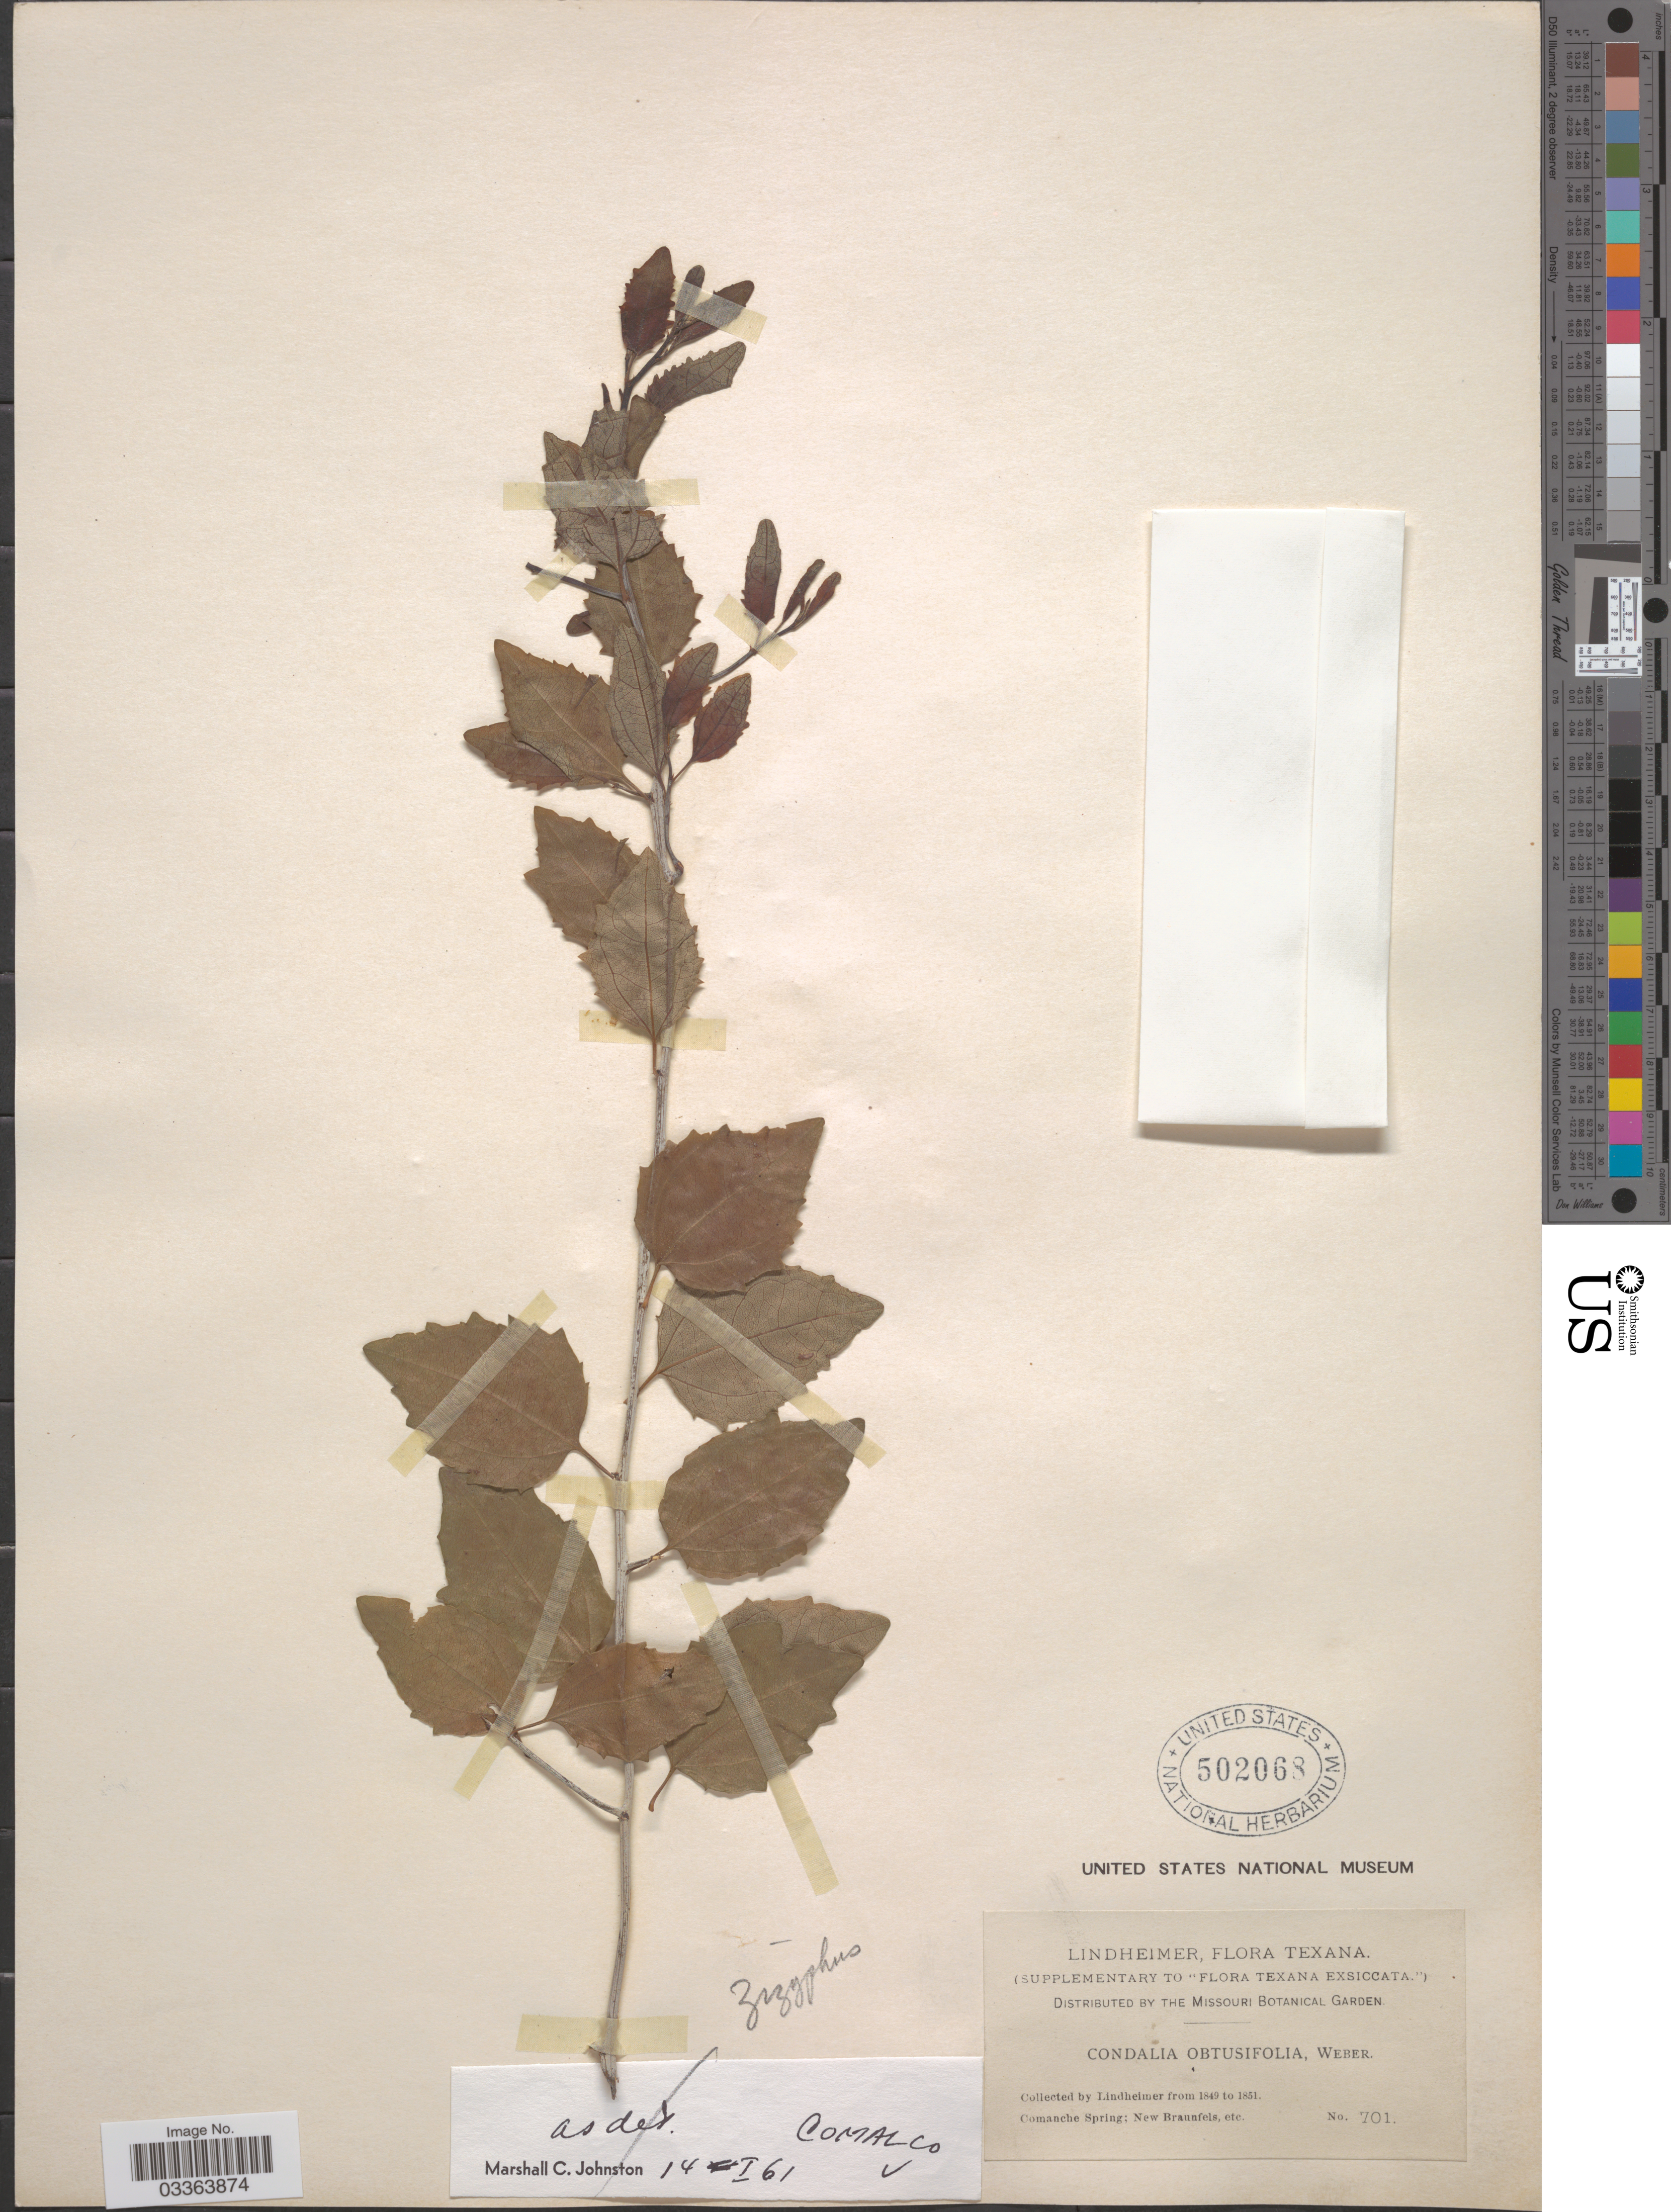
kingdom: Plantae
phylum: Tracheophyta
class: Magnoliopsida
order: Rosales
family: Rhamnaceae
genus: Sarcomphalus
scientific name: Sarcomphalus obtusifolius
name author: (Hook. ex Torr. & A. Gray) Hauenschild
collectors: -. Lindheimer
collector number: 701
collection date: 1849/1851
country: United States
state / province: Texas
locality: Comanche Spring: New Braunfels, etc.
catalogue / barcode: US 502068